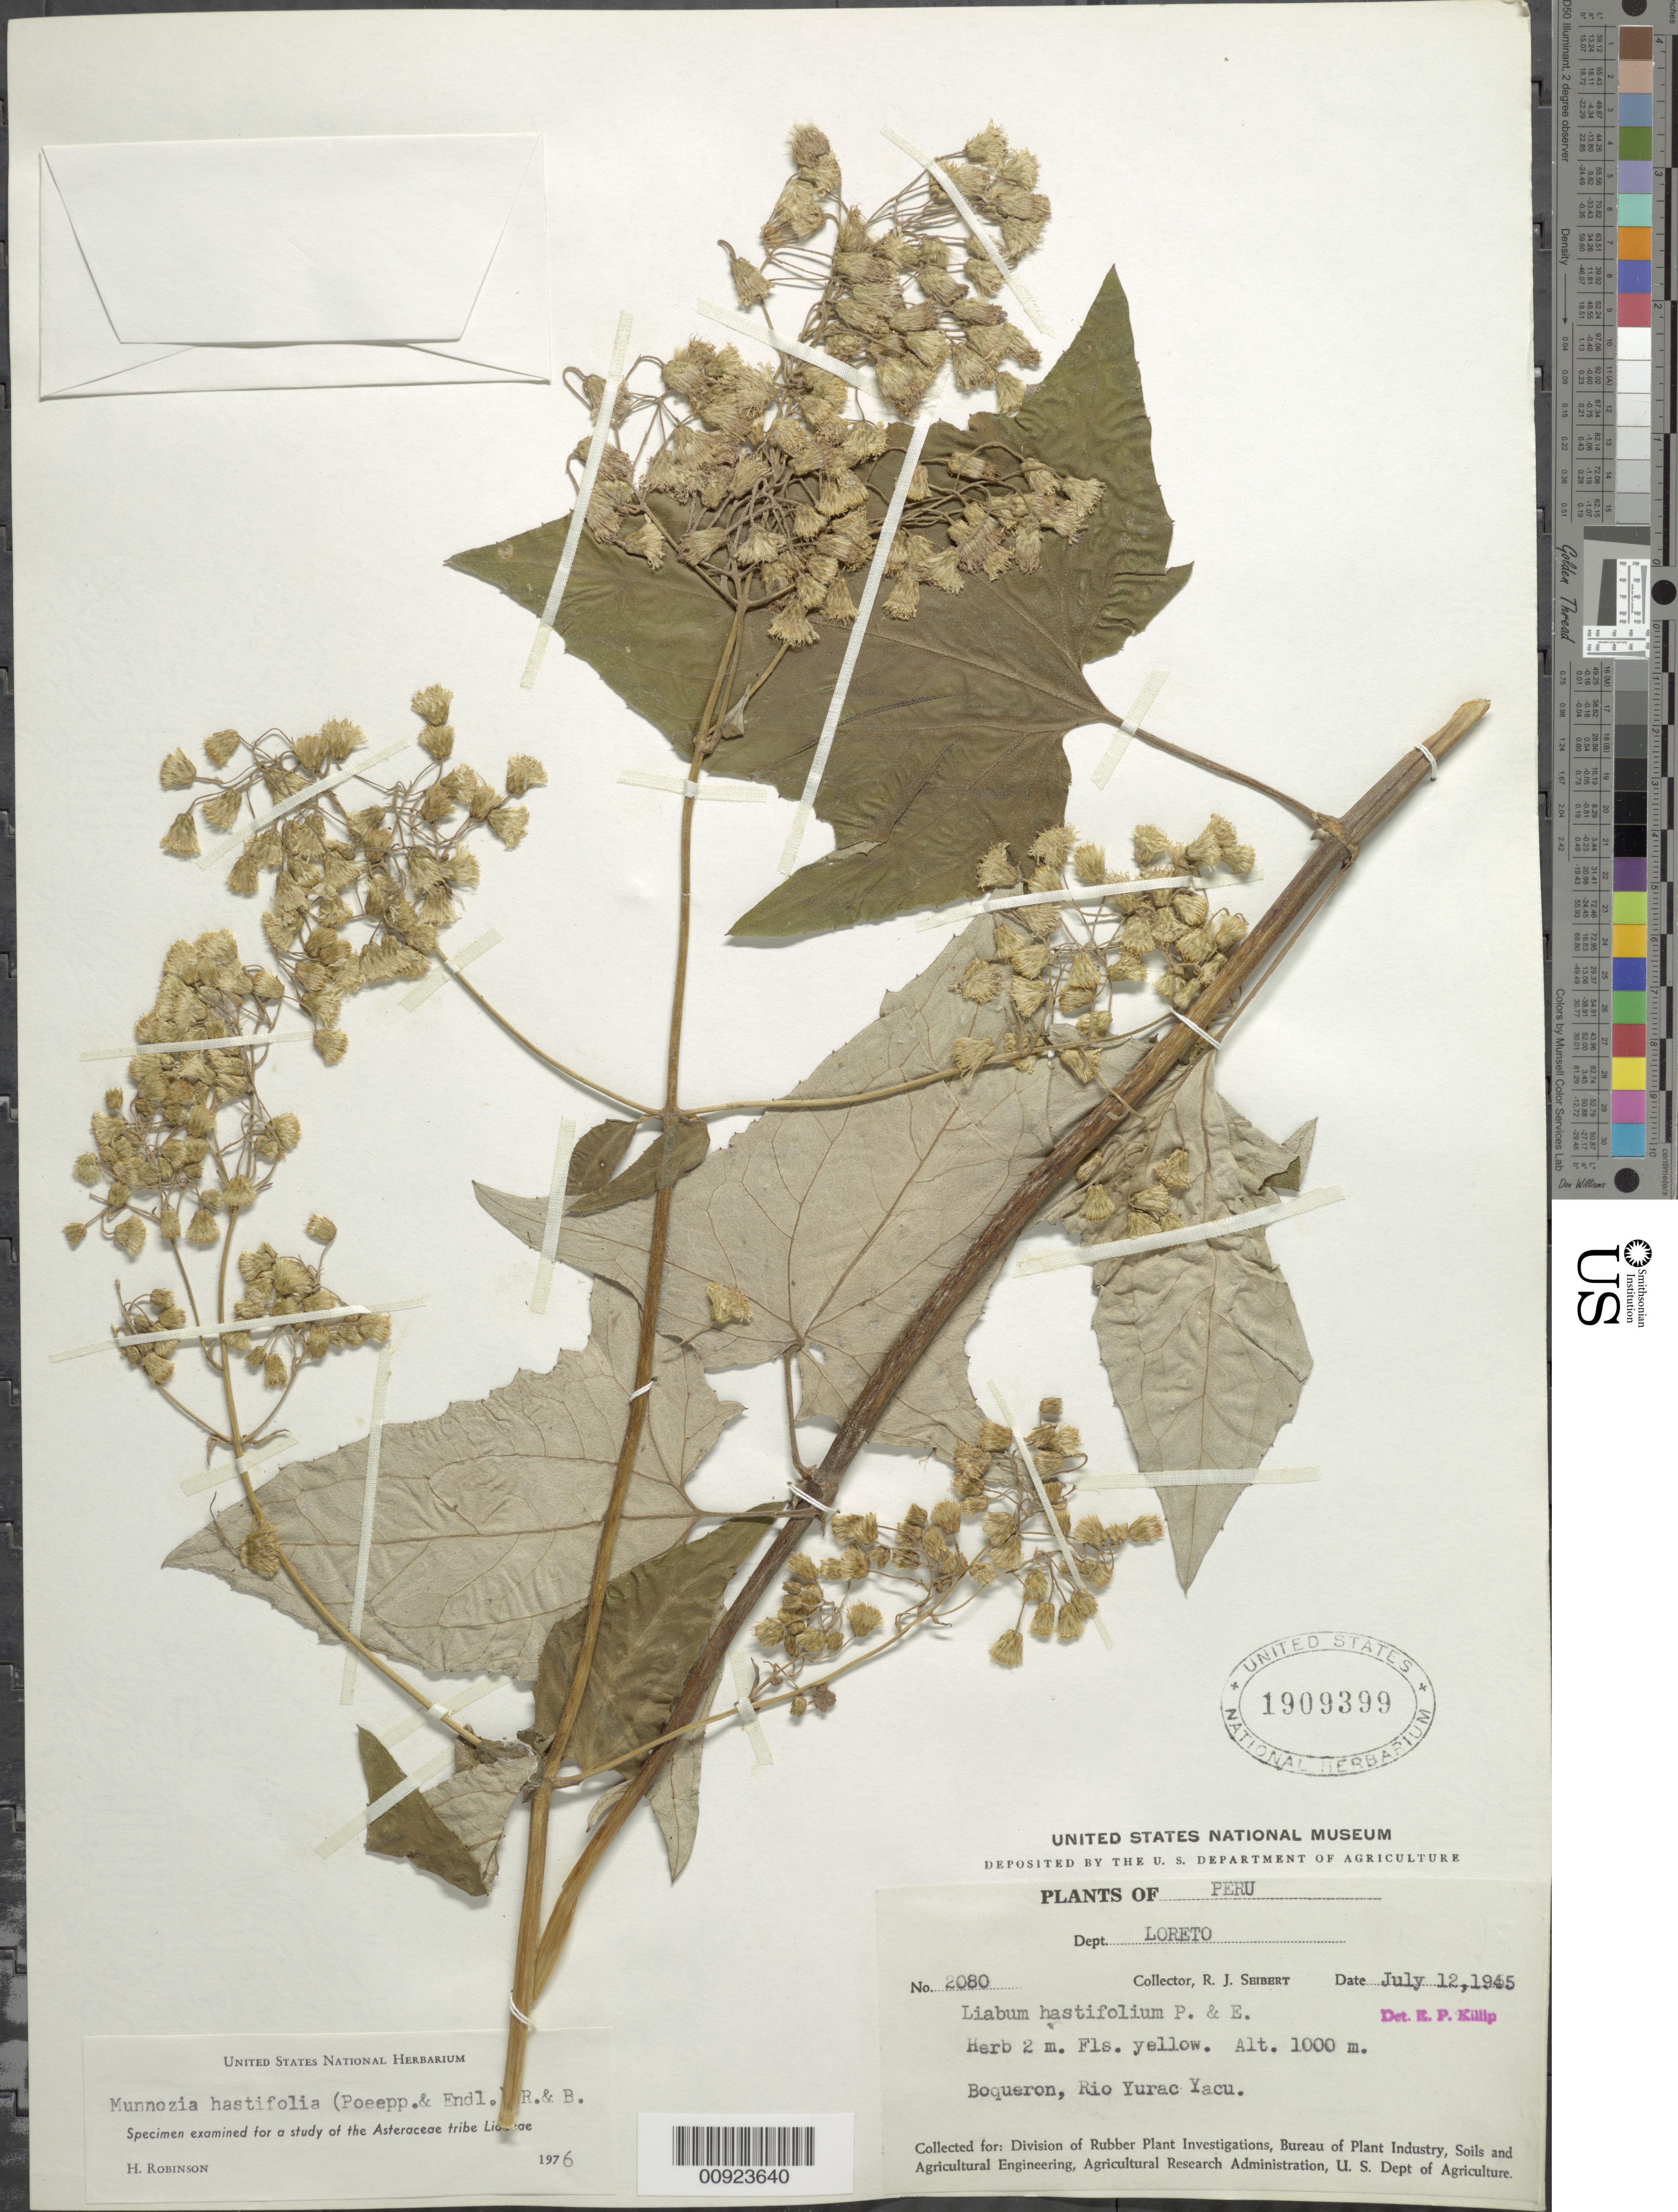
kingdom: Plantae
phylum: Tracheophyta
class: Magnoliopsida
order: Asterales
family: Asteraceae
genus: Munnozia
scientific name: Munnozia hastifolia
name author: (Poepp.) H. Rob. & Brettell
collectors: R. J. Seibert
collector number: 2080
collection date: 1945-07-12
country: Peru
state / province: Loreto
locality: Dept. Loreto, Boqueron, Rio Yurac Yacu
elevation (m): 1000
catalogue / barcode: US 1909399